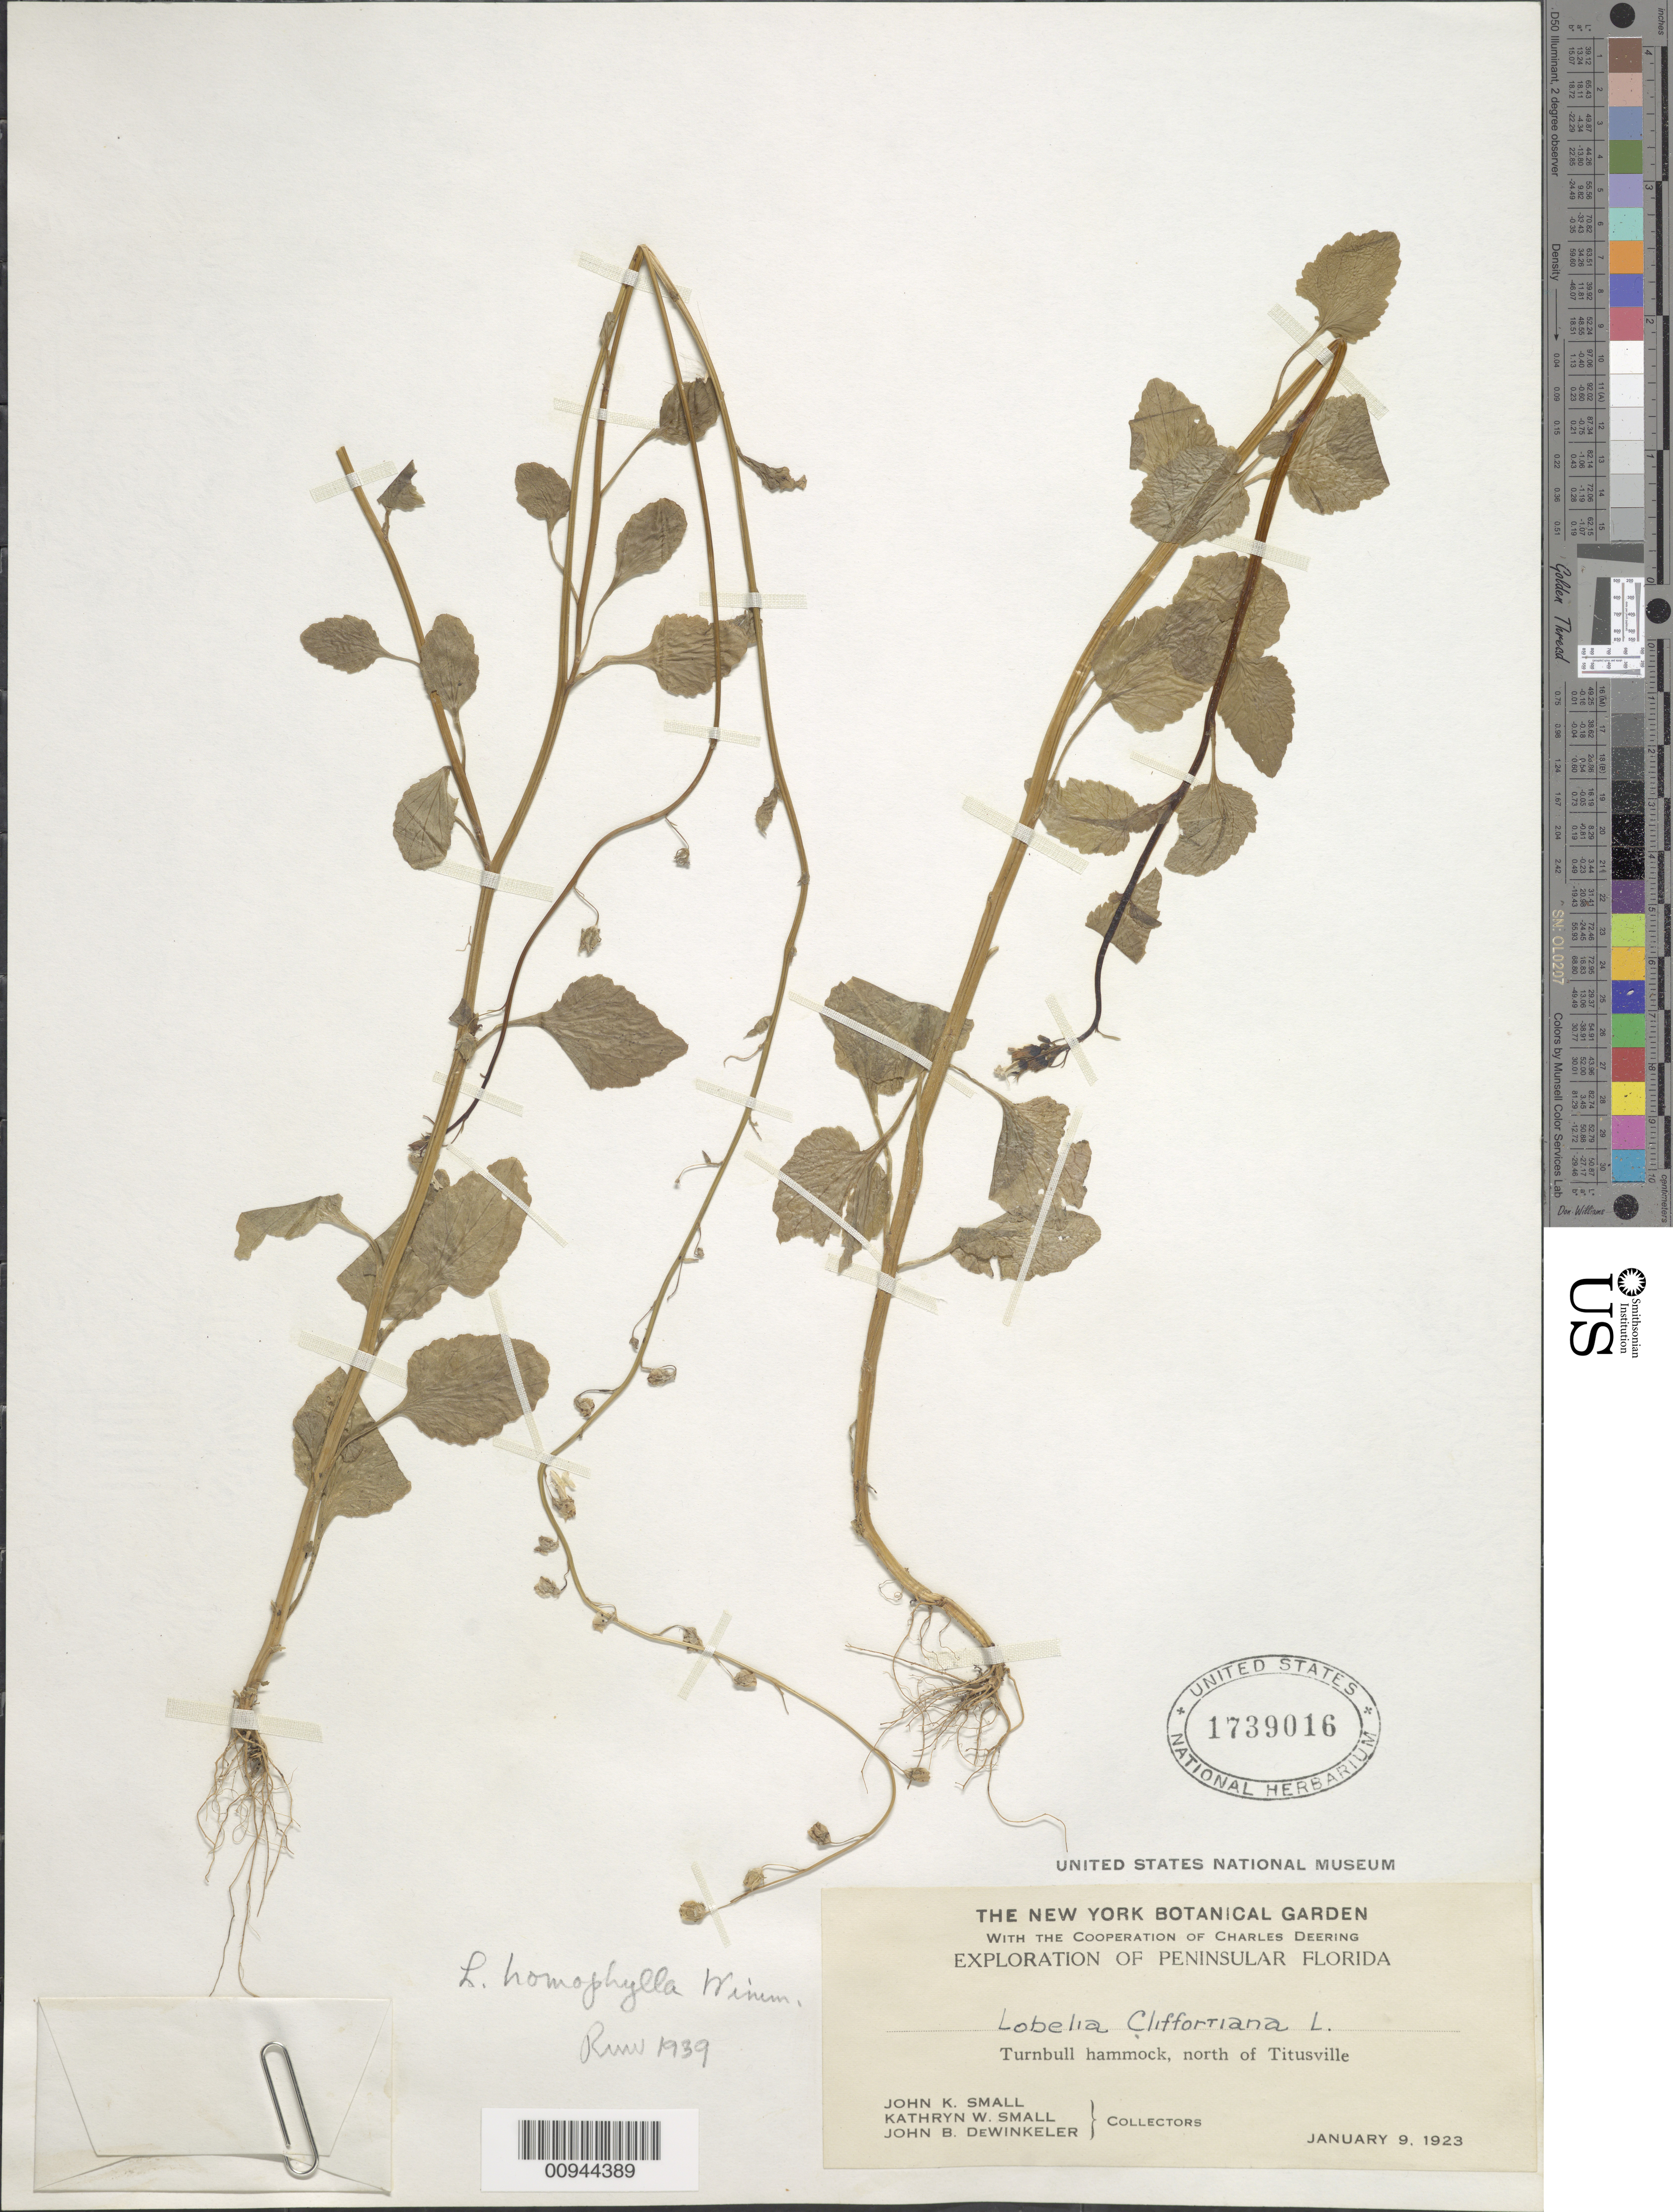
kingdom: Plantae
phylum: Tracheophyta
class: Magnoliopsida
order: Asterales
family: Campanulaceae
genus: Lobelia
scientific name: Lobelia homophylla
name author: E. Wimm.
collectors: J. K. Small, K. Small & J. DeWinkeler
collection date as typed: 09 Jan 1923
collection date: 1923-01-09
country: United States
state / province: Florida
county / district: Brevard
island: Pine Island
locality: North of Titusville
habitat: turnbull hammock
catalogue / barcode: US 1739016